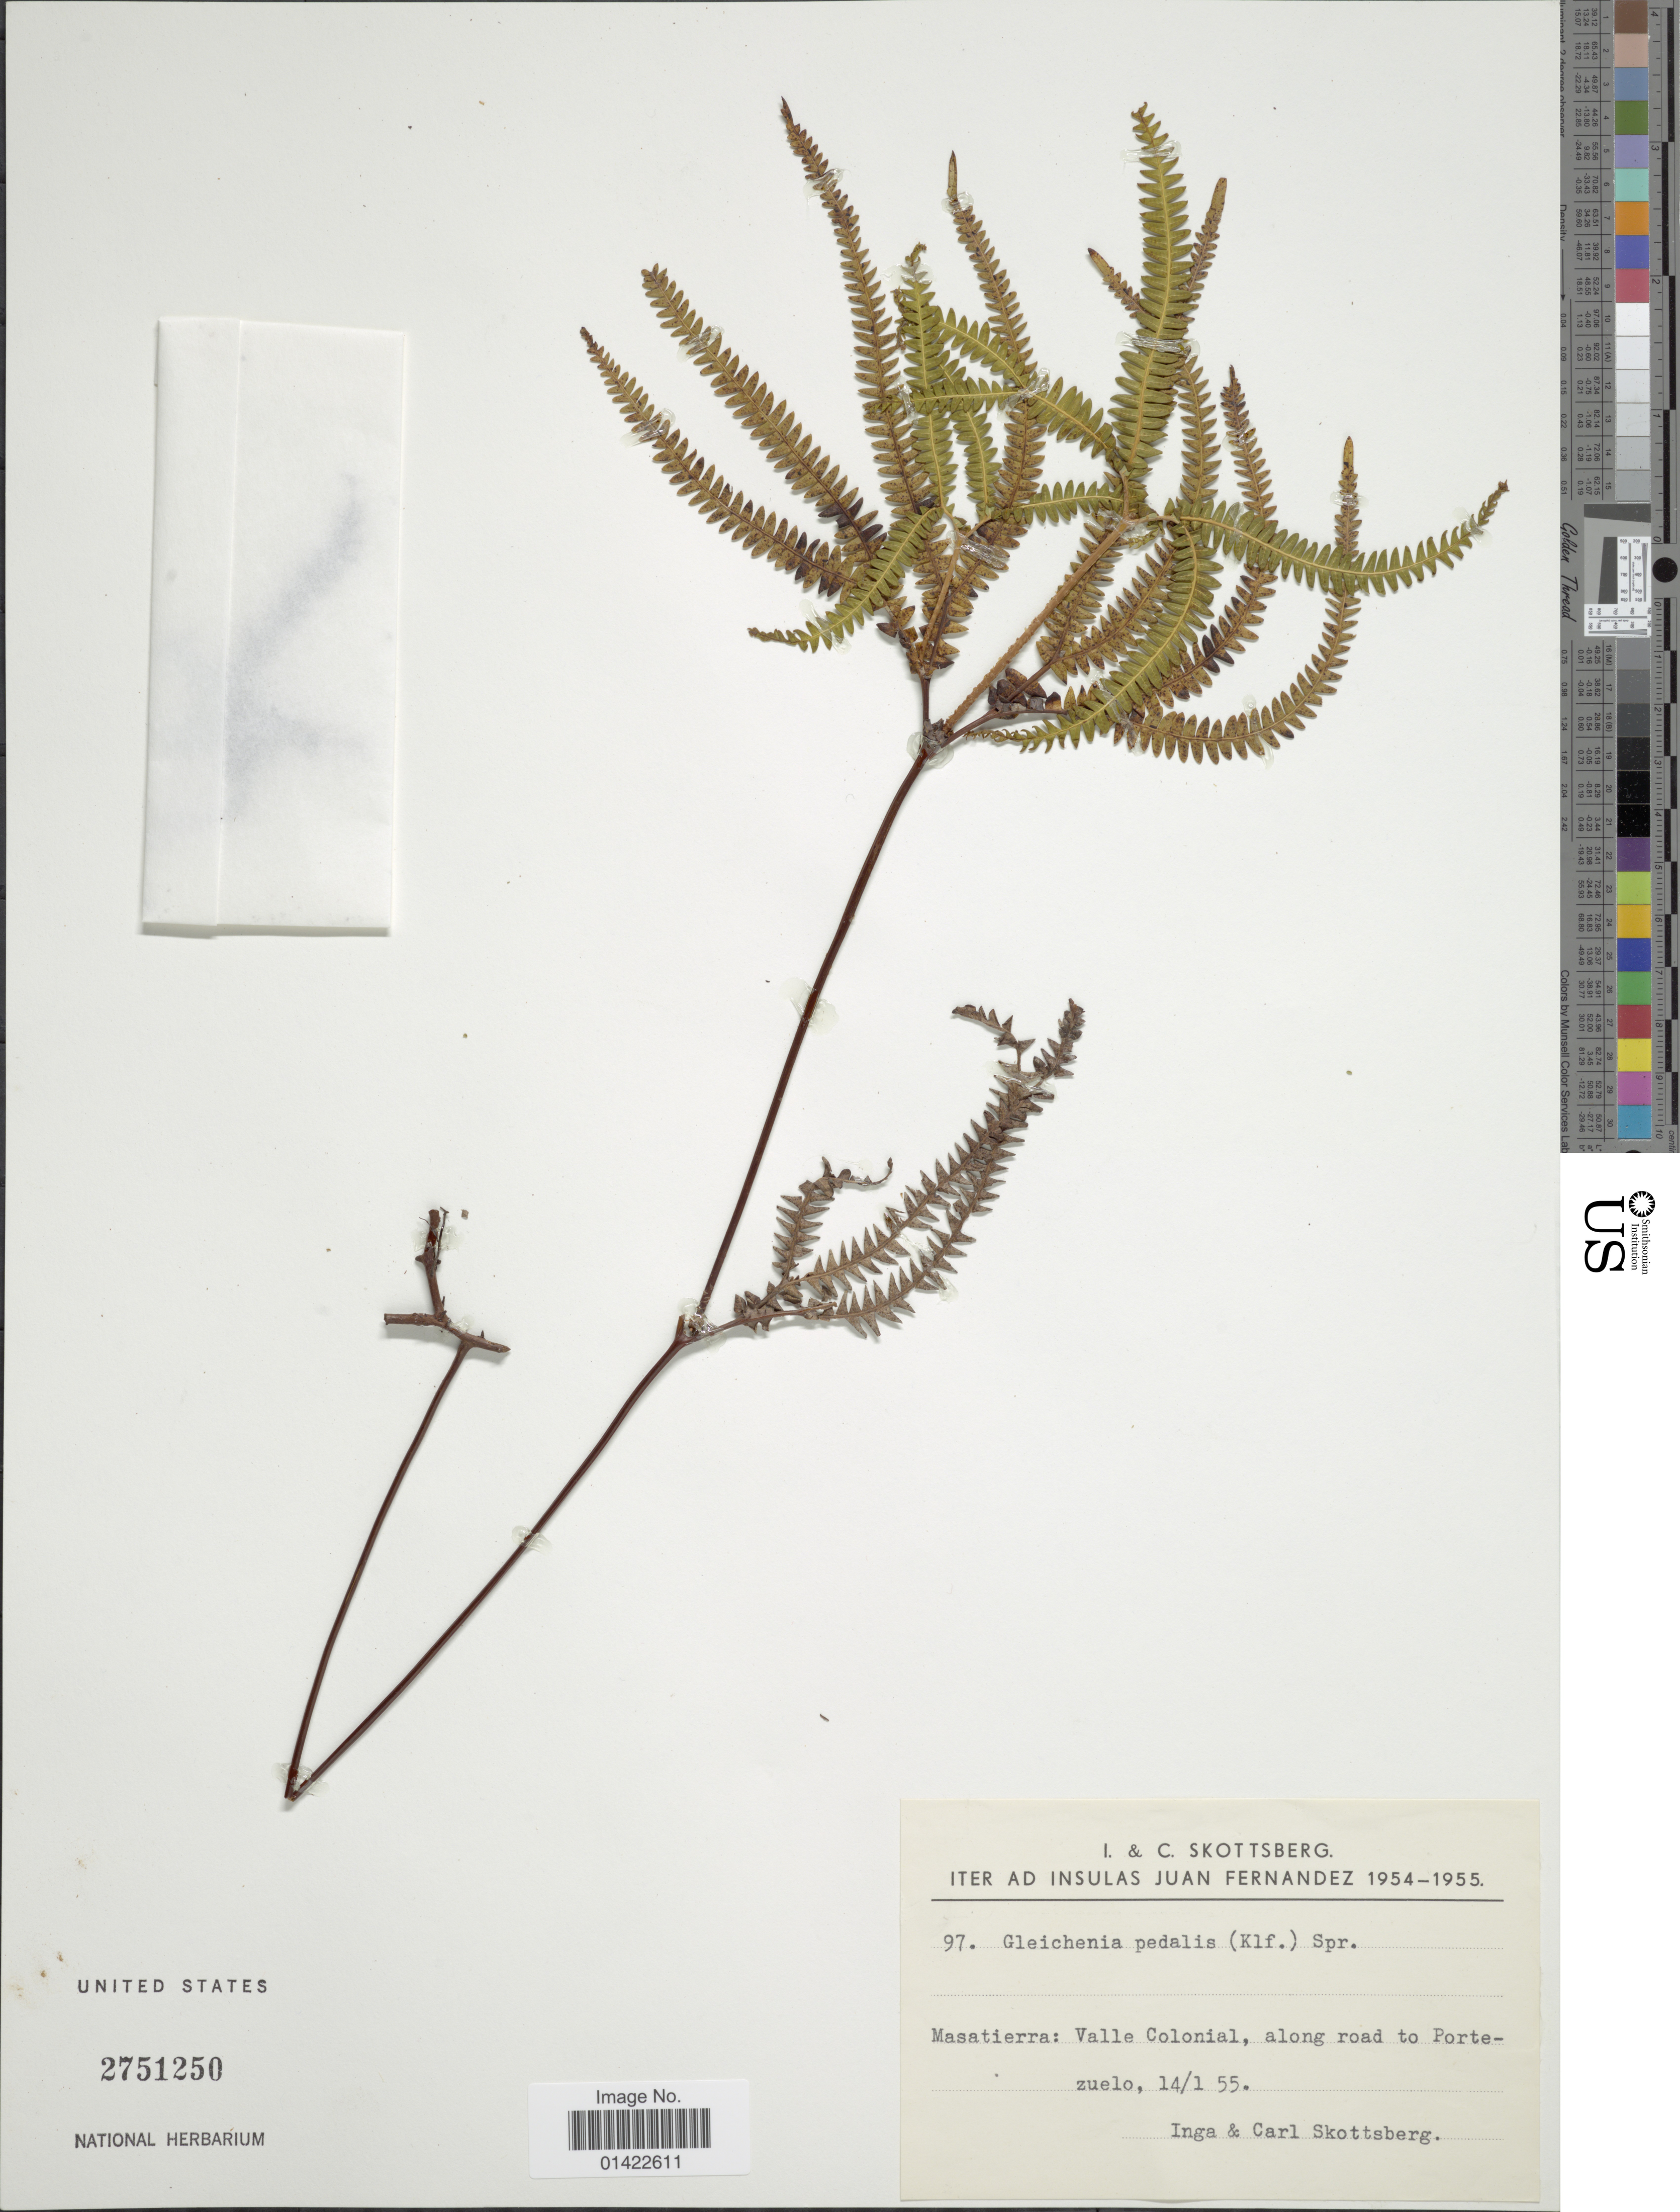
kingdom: Plantae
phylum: Tracheophyta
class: Polypodiopsida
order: Gleicheniales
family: Gleicheniaceae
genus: Sticherus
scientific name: Sticherus squamulosus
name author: (Desv.) Nakai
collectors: I. Skottsberg & C. Skottsberg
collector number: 97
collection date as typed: Transcribed d/m/y: 14/1/55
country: Chile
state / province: Valparaíso (V)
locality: Juan Fernandez Islands. Masatierra: Valle Colonial, along road to Portezuelo.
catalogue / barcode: US 2751250